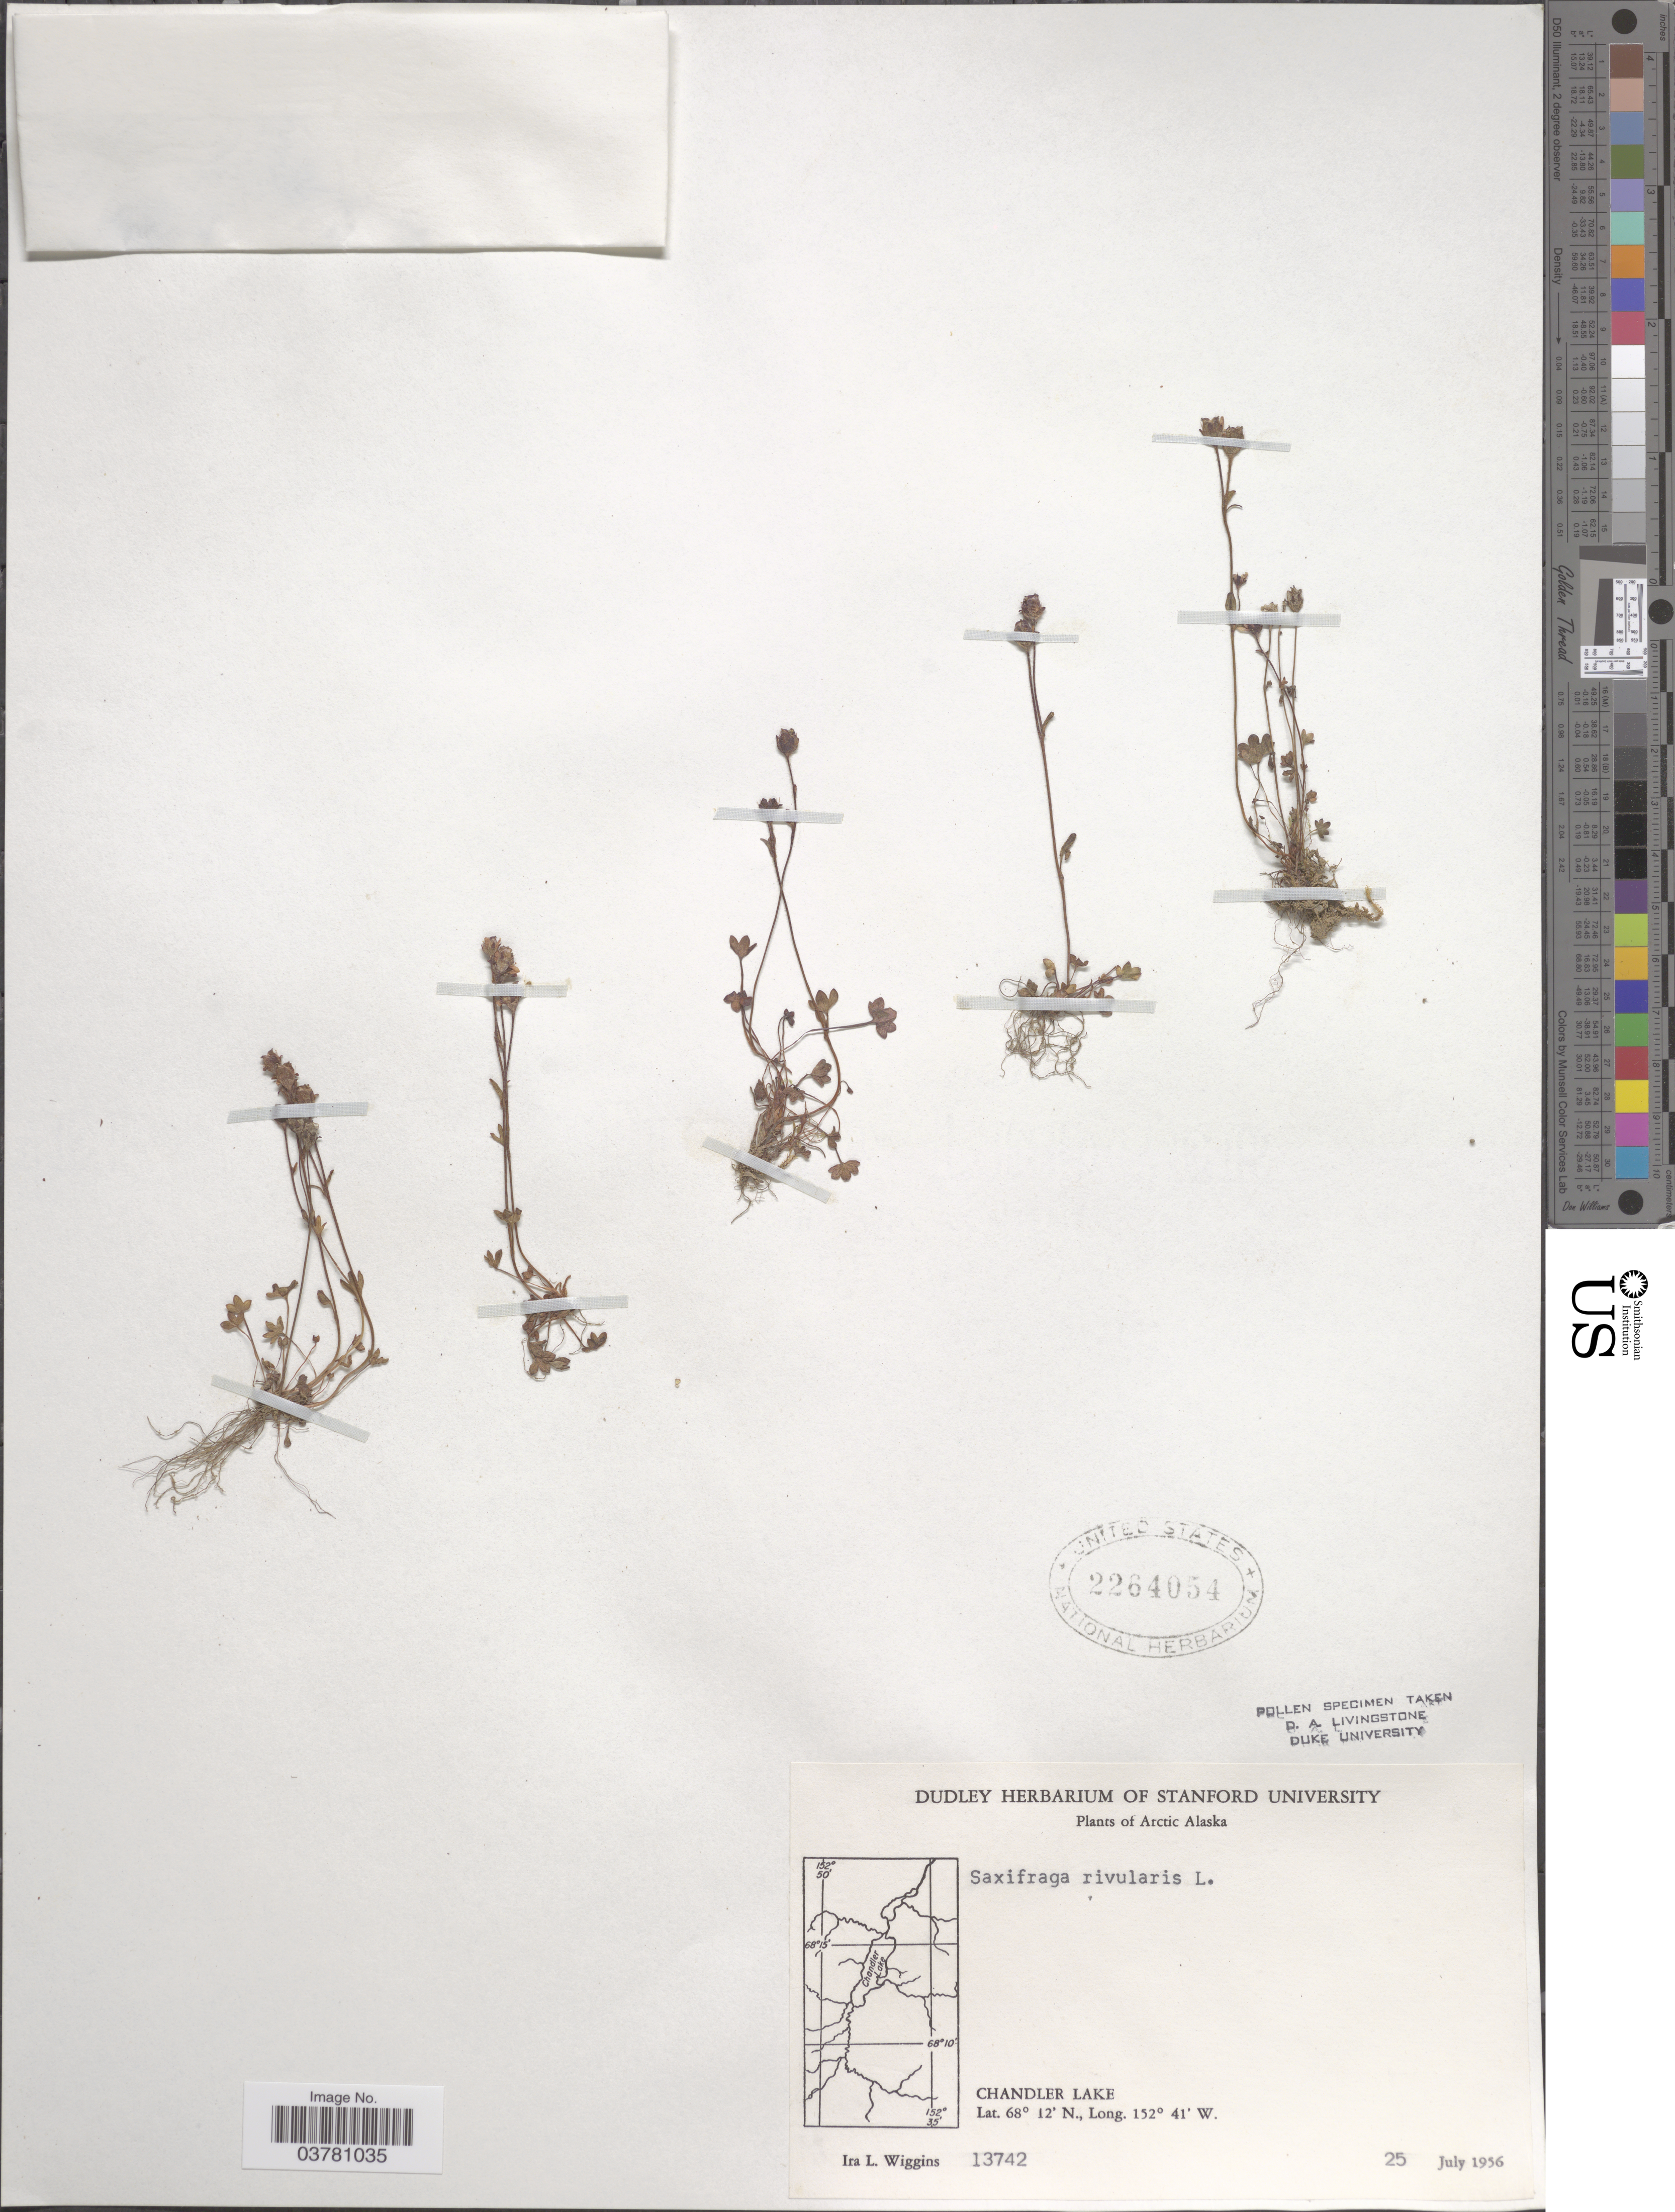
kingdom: Plantae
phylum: Tracheophyta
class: Magnoliopsida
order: Saxifragales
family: Saxifragaceae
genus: Saxifraga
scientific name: Saxifraga rivularis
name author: L.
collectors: I. L. Wiggins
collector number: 13742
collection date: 1956-07-25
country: United States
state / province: Alaska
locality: Arctic Alaska. Chandler Lake.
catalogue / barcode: US 2264054